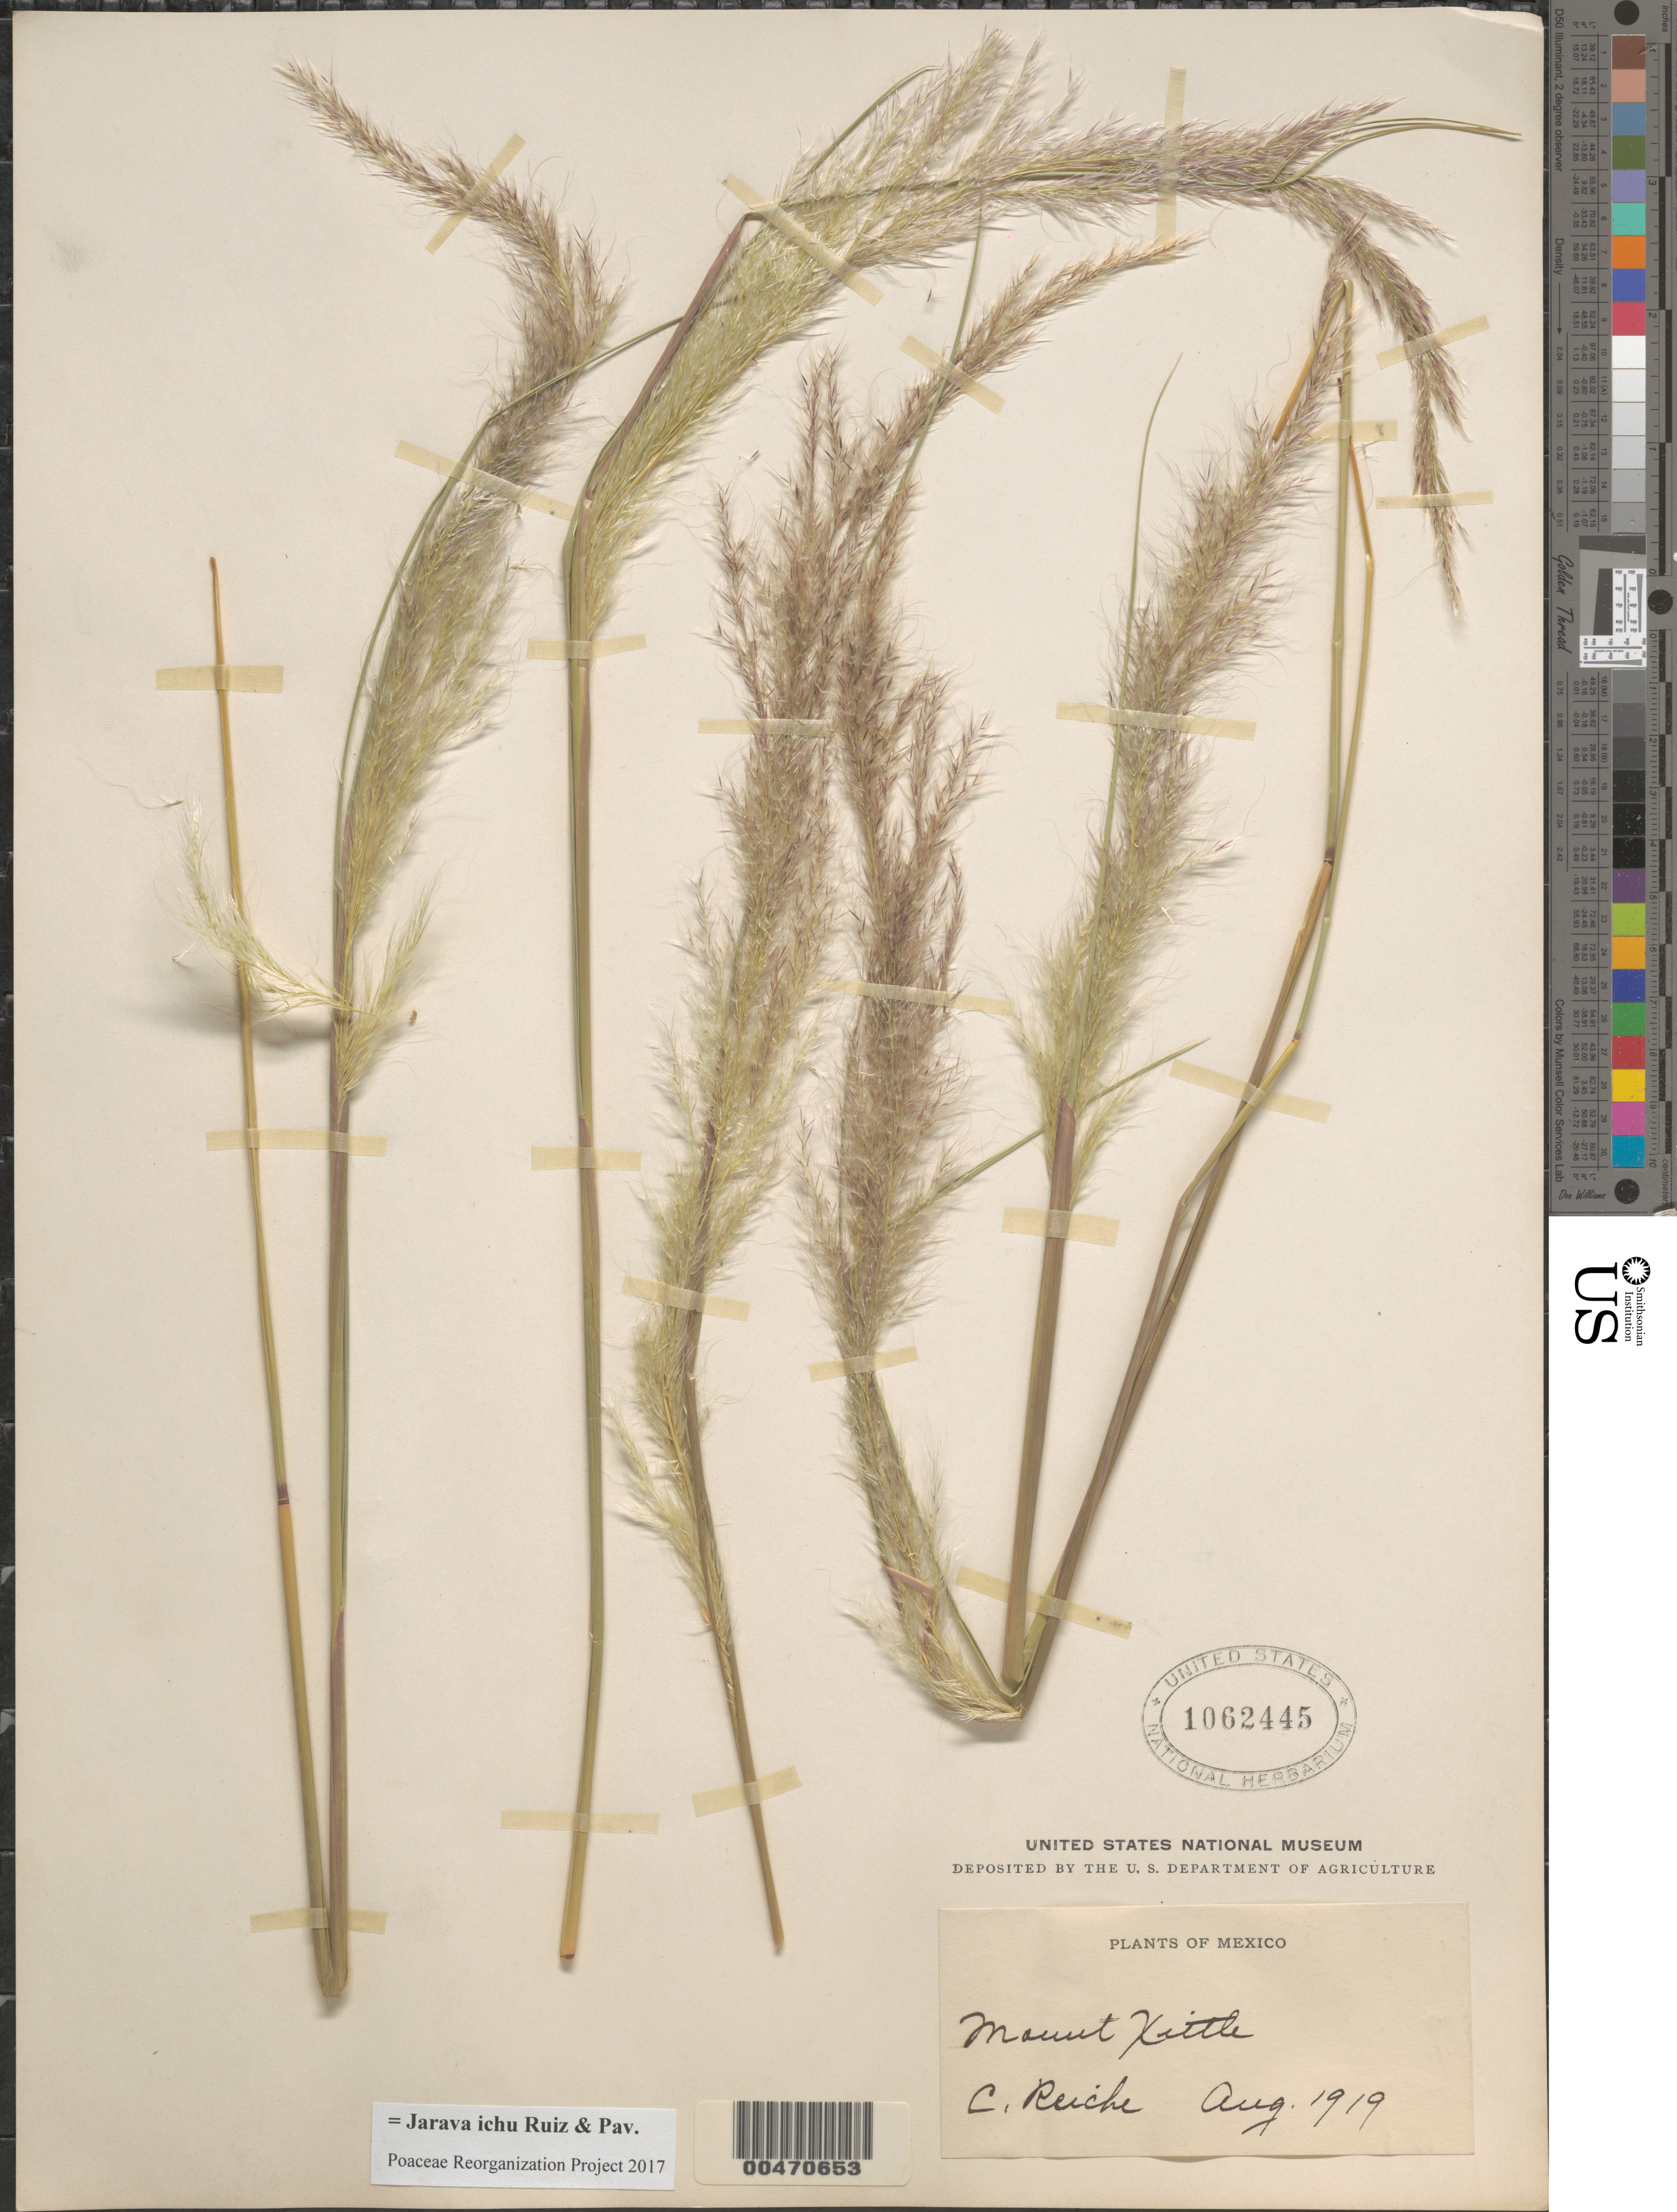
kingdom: Plantae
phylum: Tracheophyta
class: Liliopsida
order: Poales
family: Poaceae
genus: Jarava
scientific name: Jarava ichu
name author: Ruiz & Pav.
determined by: Poaceae Reorganization Project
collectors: K. F. Reiche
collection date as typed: Aug 1919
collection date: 1919-08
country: Mexico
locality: Mount Xiltle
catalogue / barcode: US 1062445